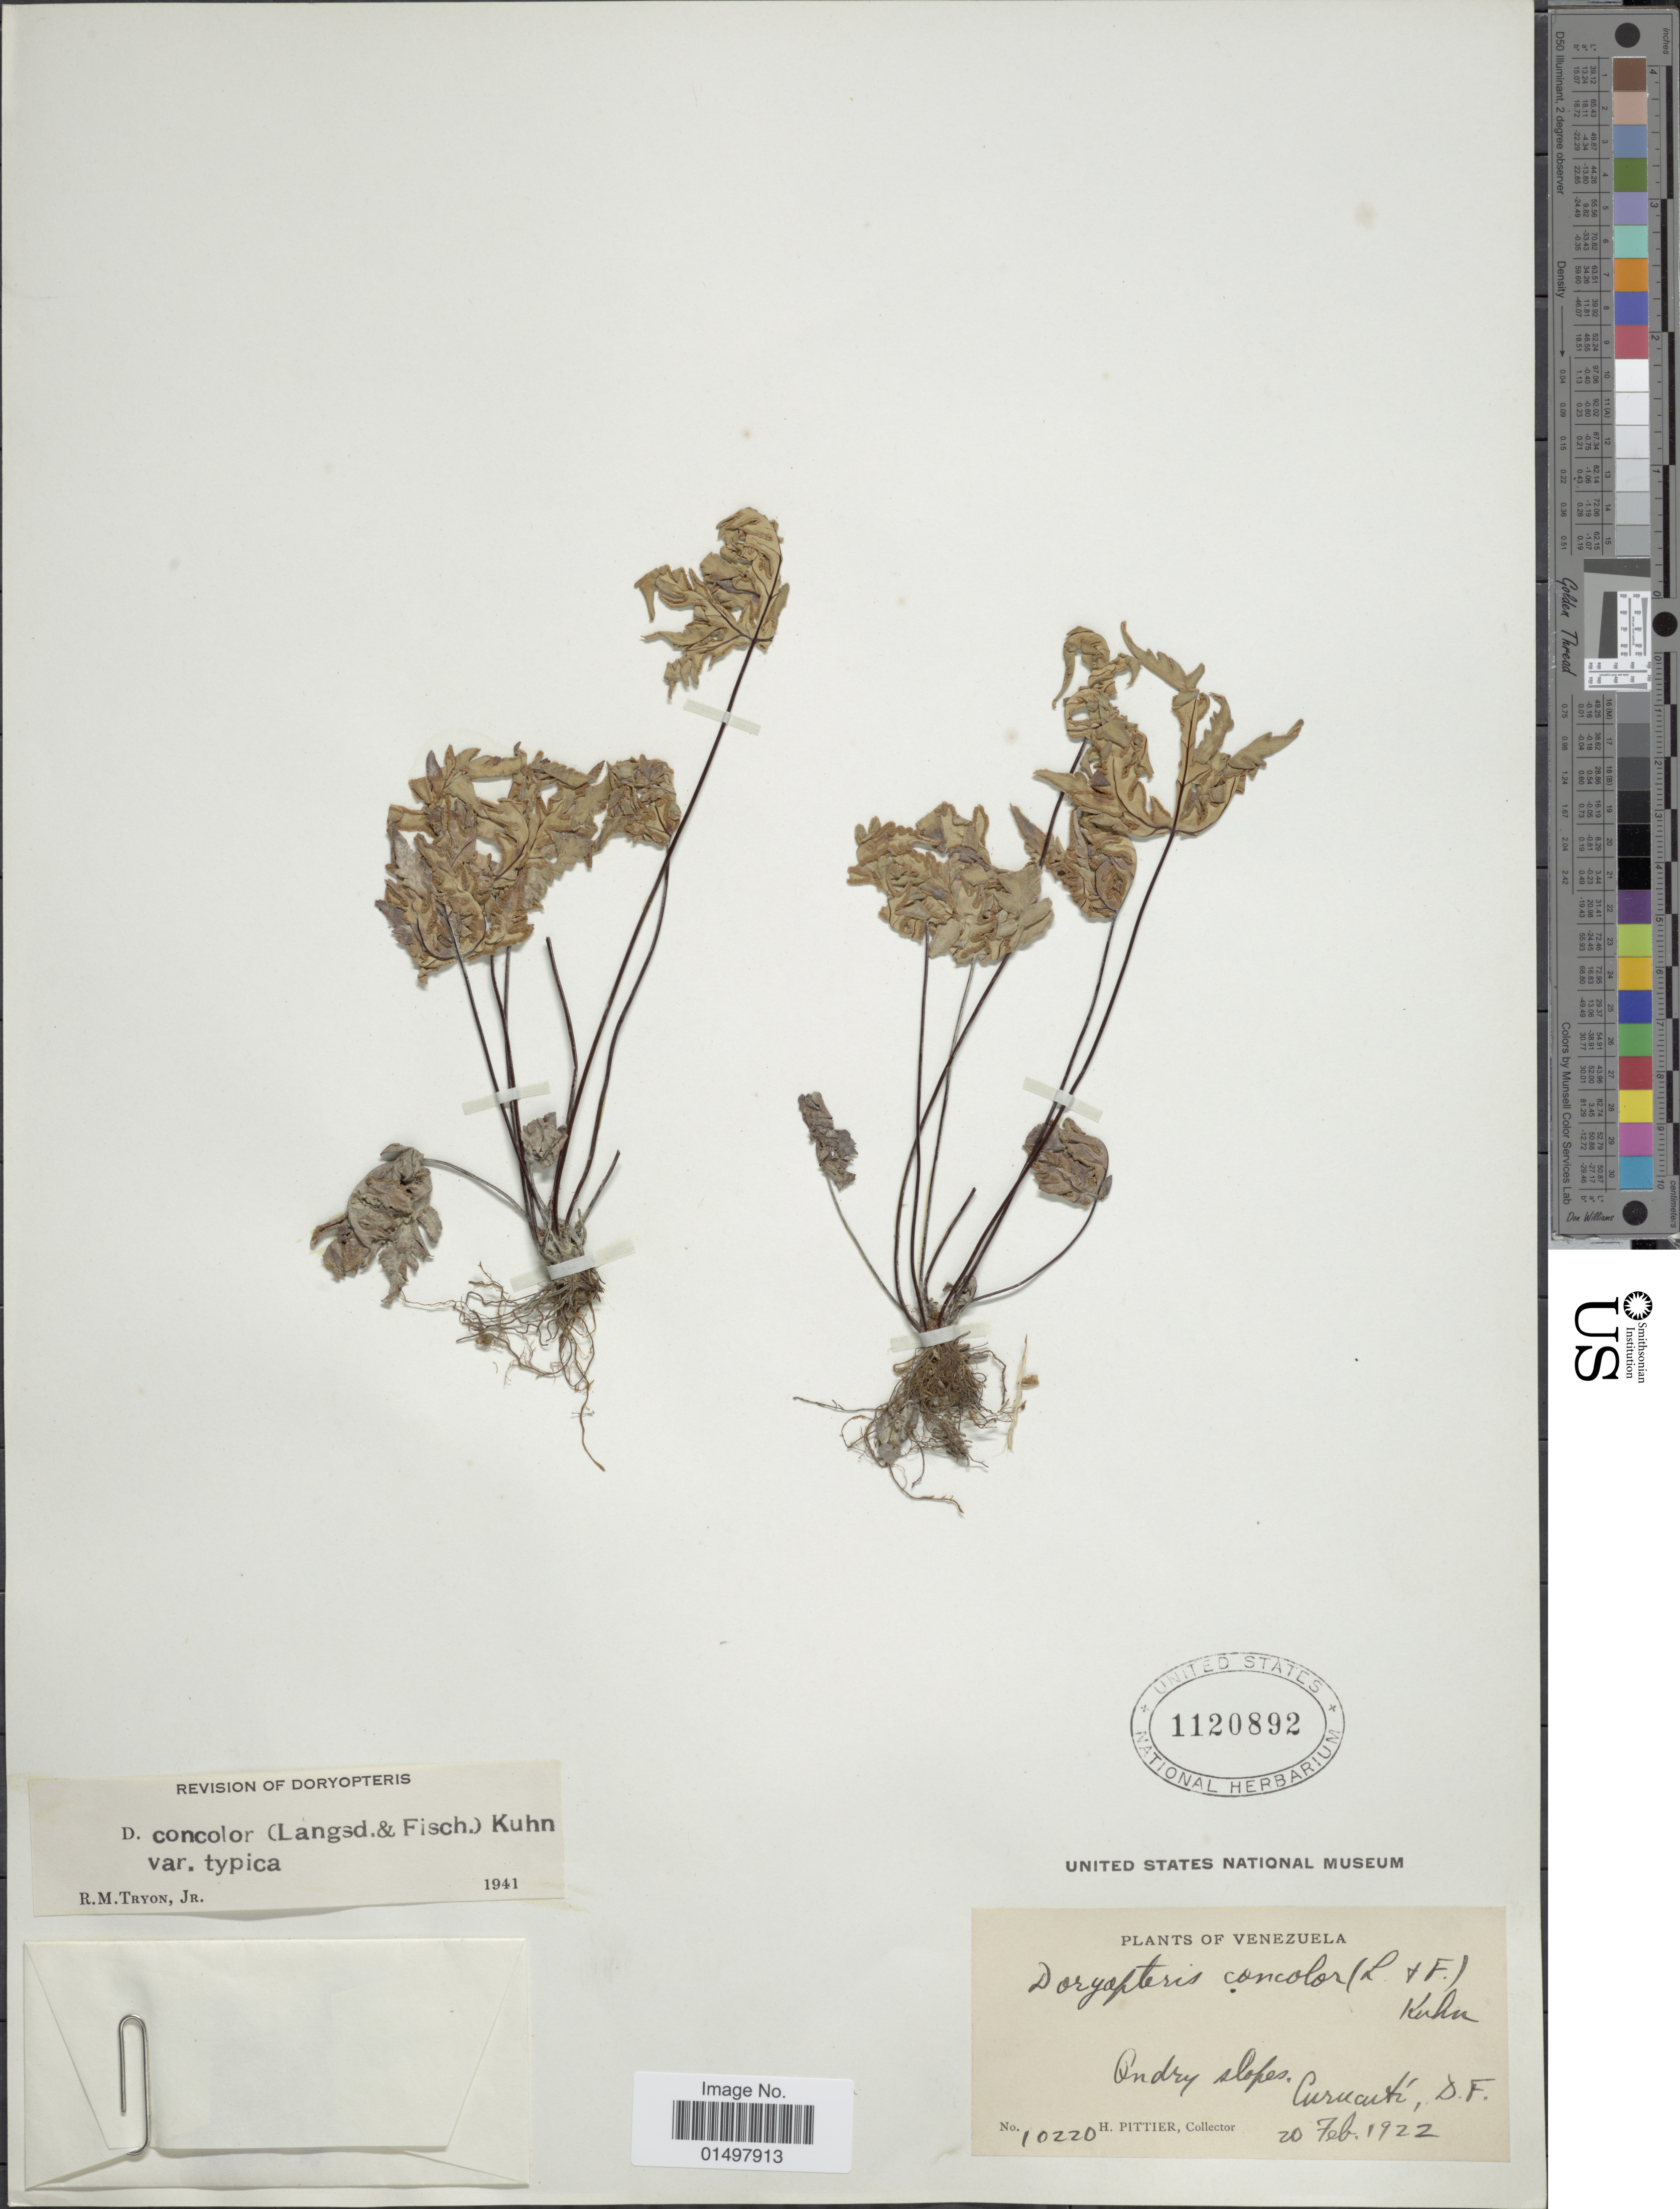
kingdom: Plantae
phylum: Tracheophyta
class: Polypodiopsida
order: Polypodiales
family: Pteridaceae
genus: Doryopteris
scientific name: Doryopteris concolor var. typica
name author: (Langsd. & Fisch.) Kuhn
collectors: H. F. Pittier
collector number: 10220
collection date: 1922-02-20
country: Venezuela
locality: Curucuti, S.F.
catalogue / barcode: US 1120892